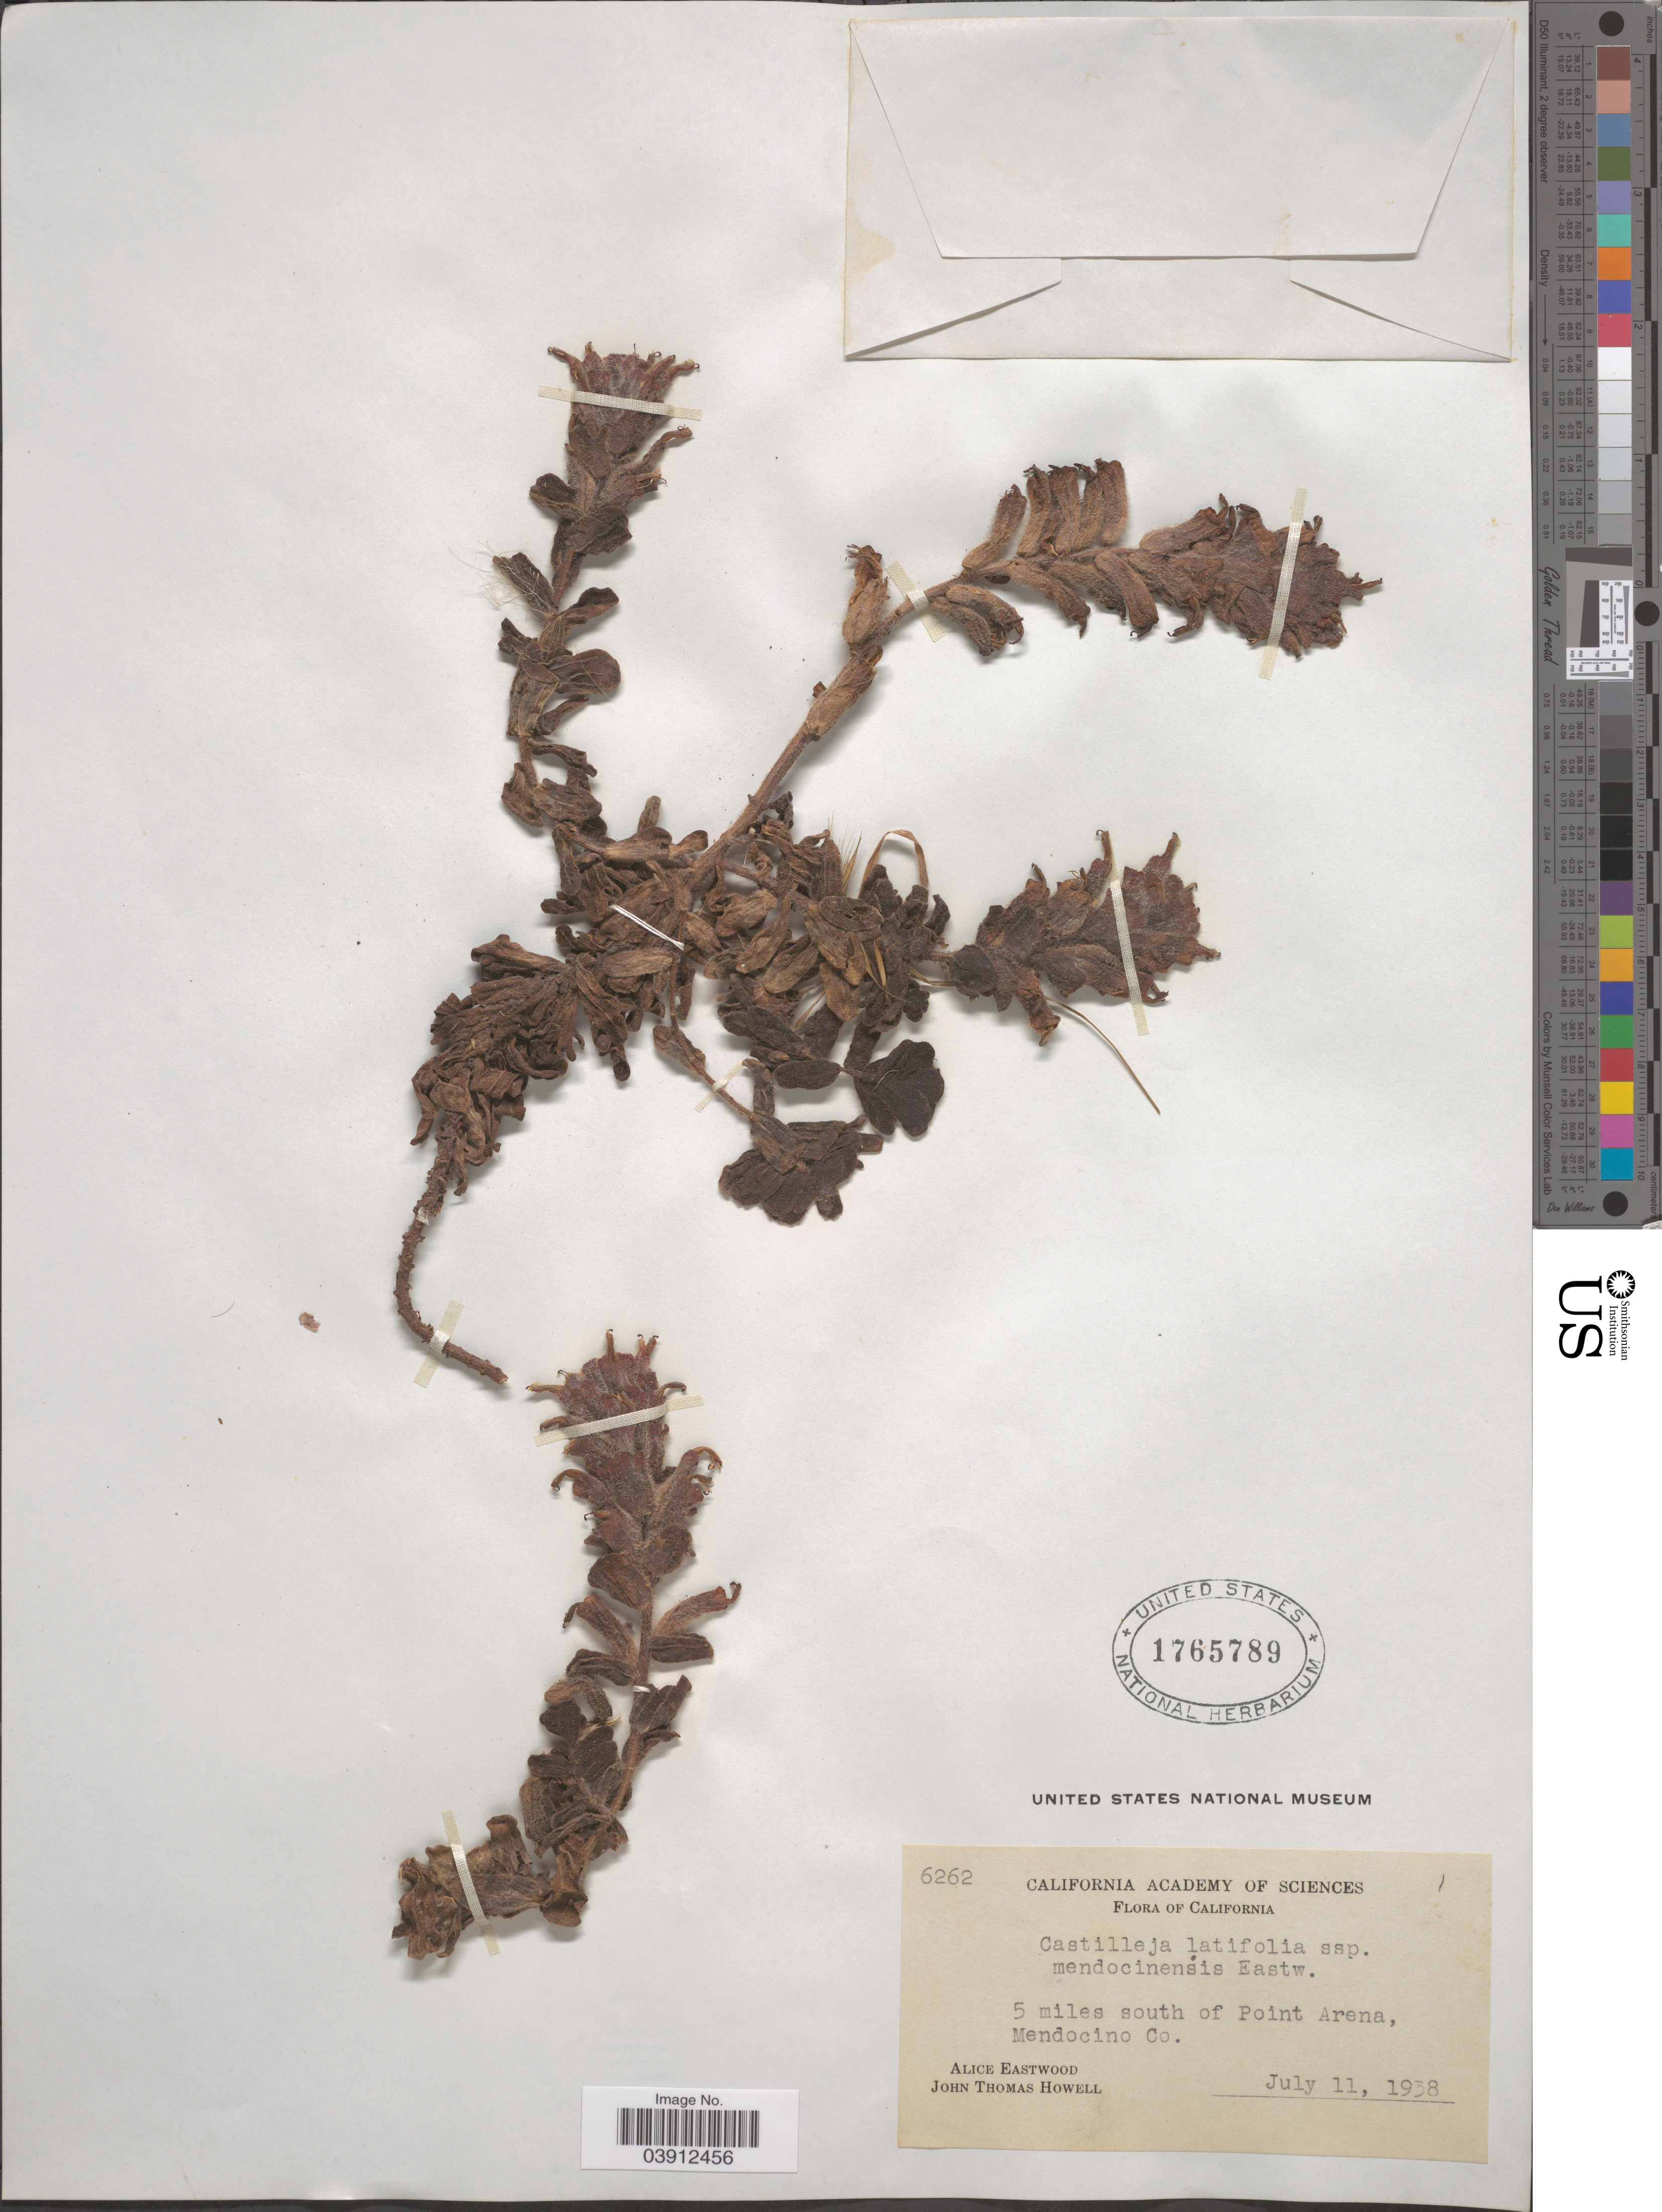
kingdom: Plantae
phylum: Tracheophyta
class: Magnoliopsida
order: Lamiales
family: Orobanchaceae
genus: Castilleja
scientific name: Castilleja latifolia subsp. mendocinensis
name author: Eastw.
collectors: A. Eastwood & J. T. Howell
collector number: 6262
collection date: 1938-07-11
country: United States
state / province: California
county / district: Mendocino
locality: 5 miles south of Point Arena, Mendocino Co.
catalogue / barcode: US 1765789